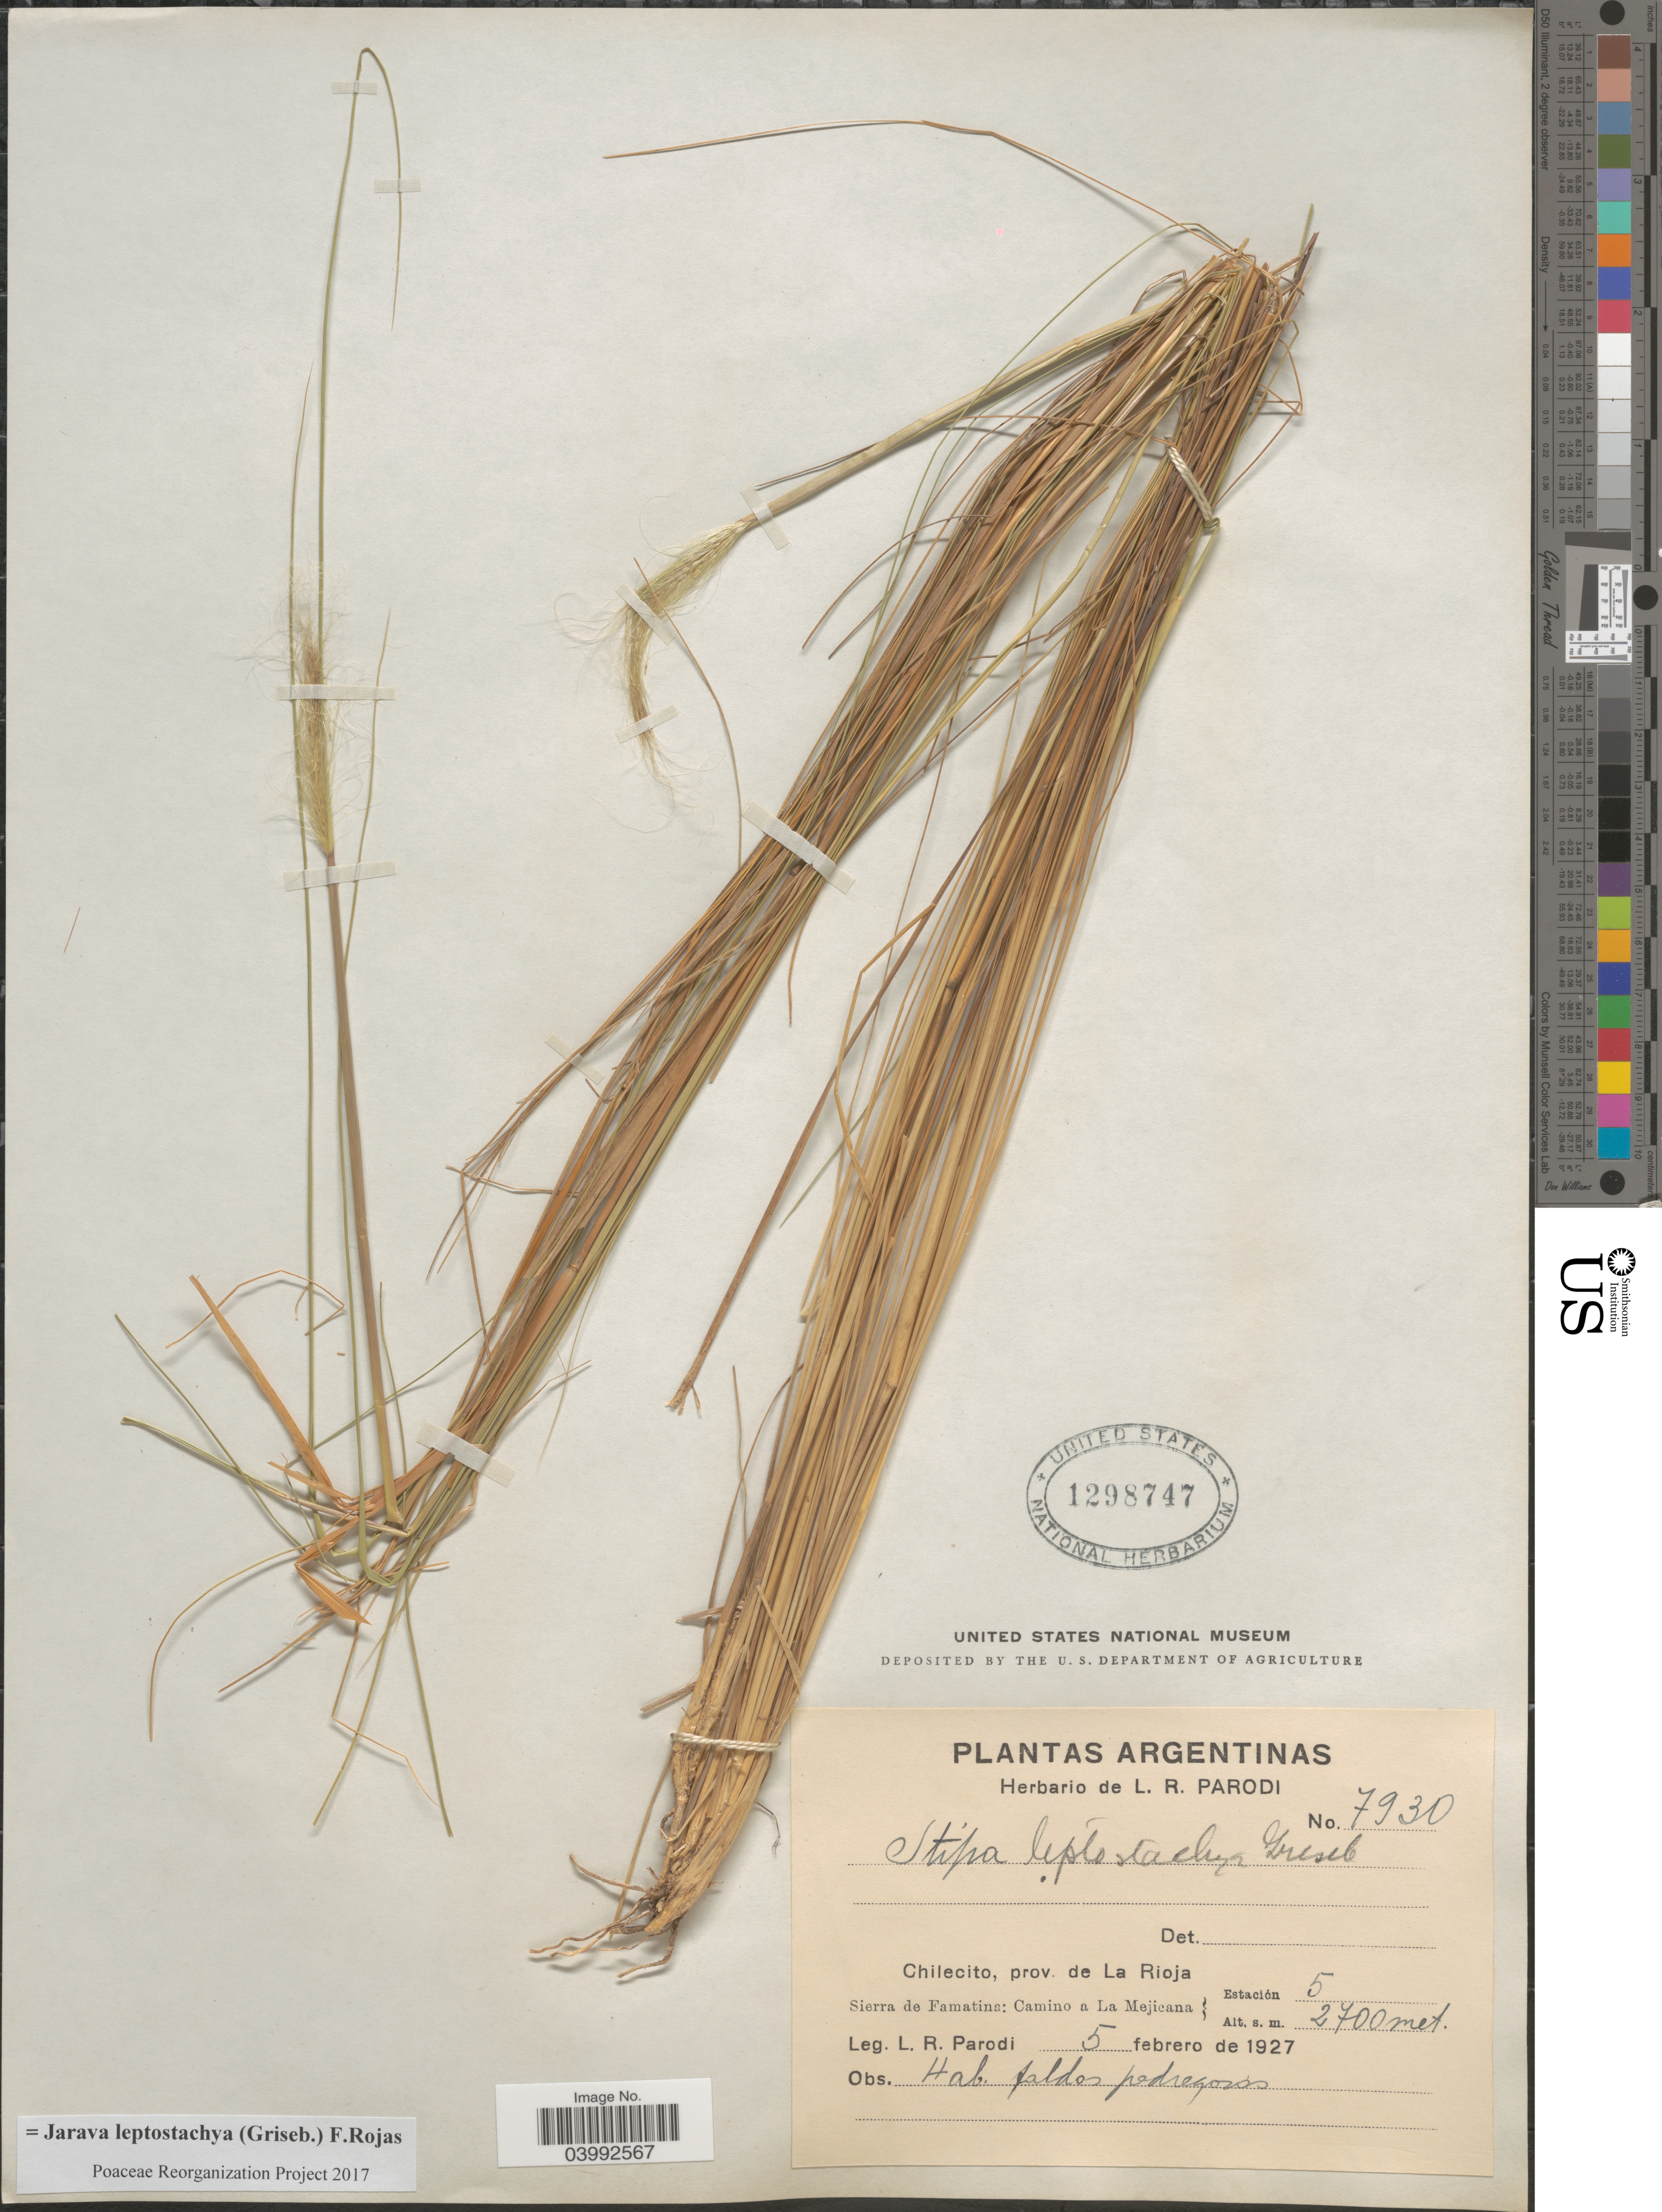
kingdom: Plantae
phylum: Tracheophyta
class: Liliopsida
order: Poales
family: Poaceae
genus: Jarava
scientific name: Jarava leptostachya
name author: (Griseb.) F. Rojas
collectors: L. R. Parodi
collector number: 7930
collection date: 1927-02-05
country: Argentina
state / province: La Rioja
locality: Chilecito. Sierra de Famatine: Camino a La Mejicana.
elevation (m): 2700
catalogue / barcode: US 1298747